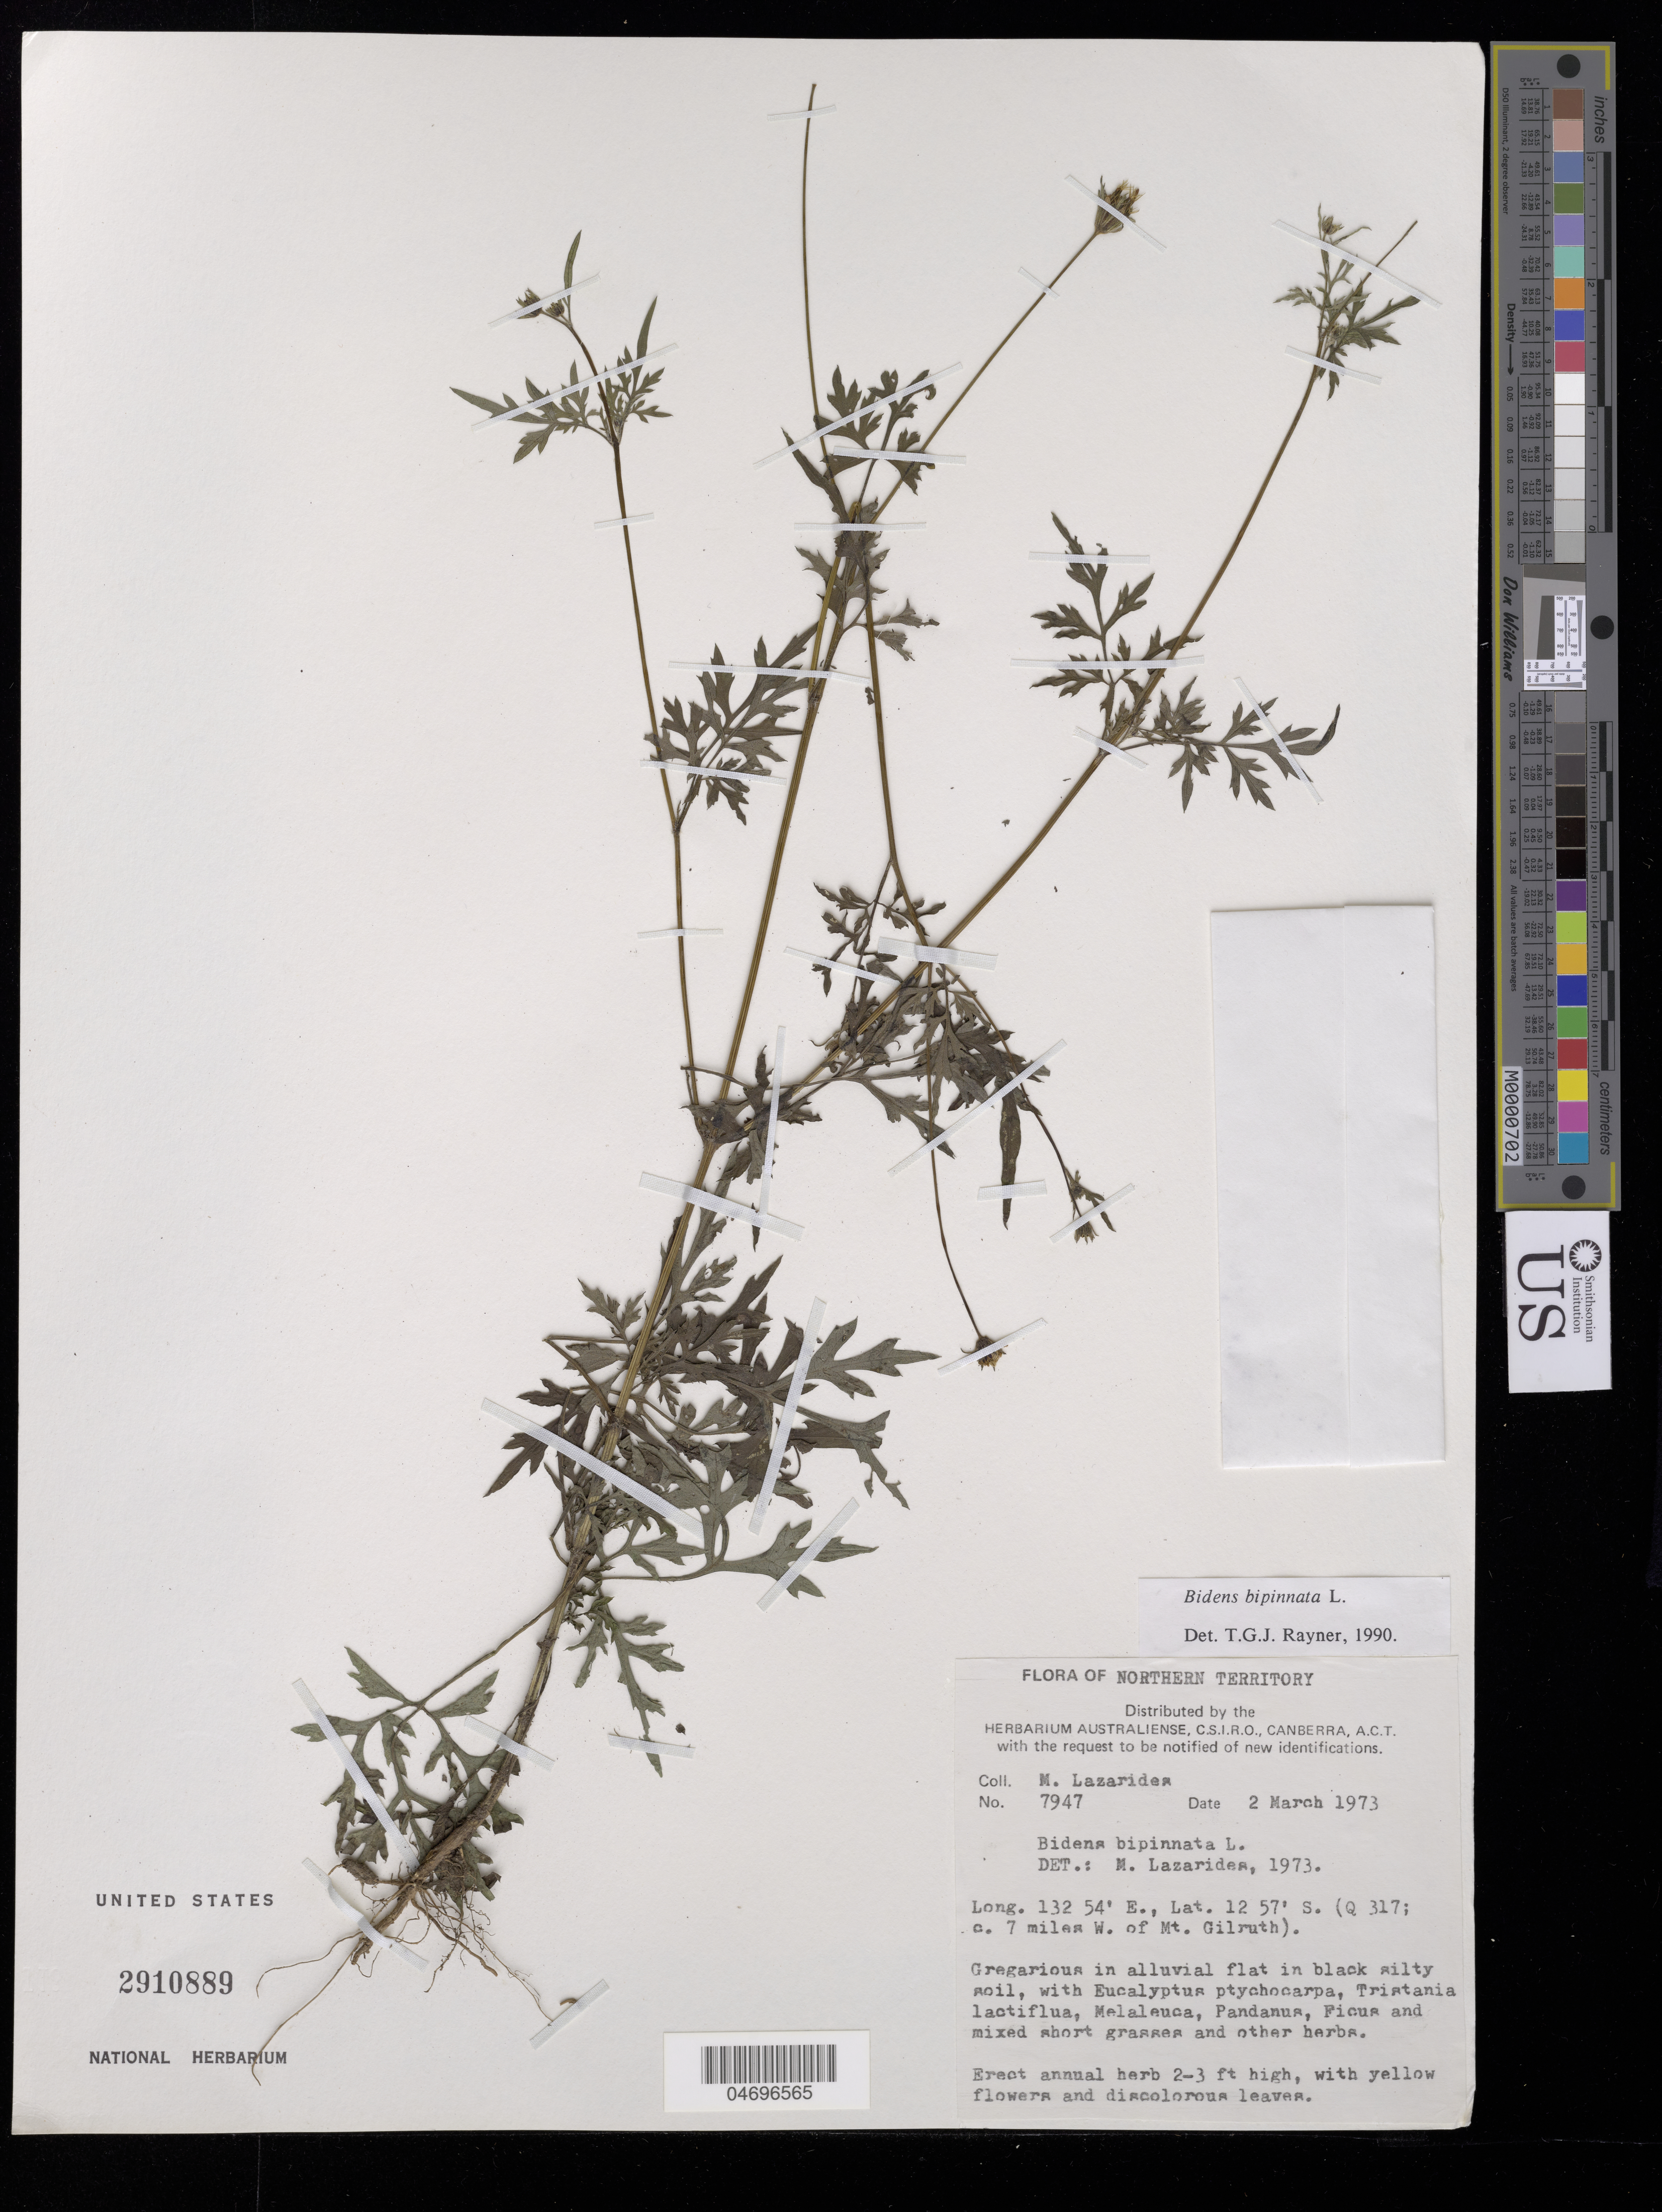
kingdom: Plantae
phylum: Tracheophyta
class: Magnoliopsida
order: Asterales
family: Asteraceae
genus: Bidens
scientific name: Bidens bipinnata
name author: L.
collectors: M. Lazarides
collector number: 7947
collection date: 1973-03-02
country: Australia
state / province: Northern Territory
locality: Mt. Gilruth; Q 317, ca. 7 miles W of Mt. Gilruth.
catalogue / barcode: US 2910889